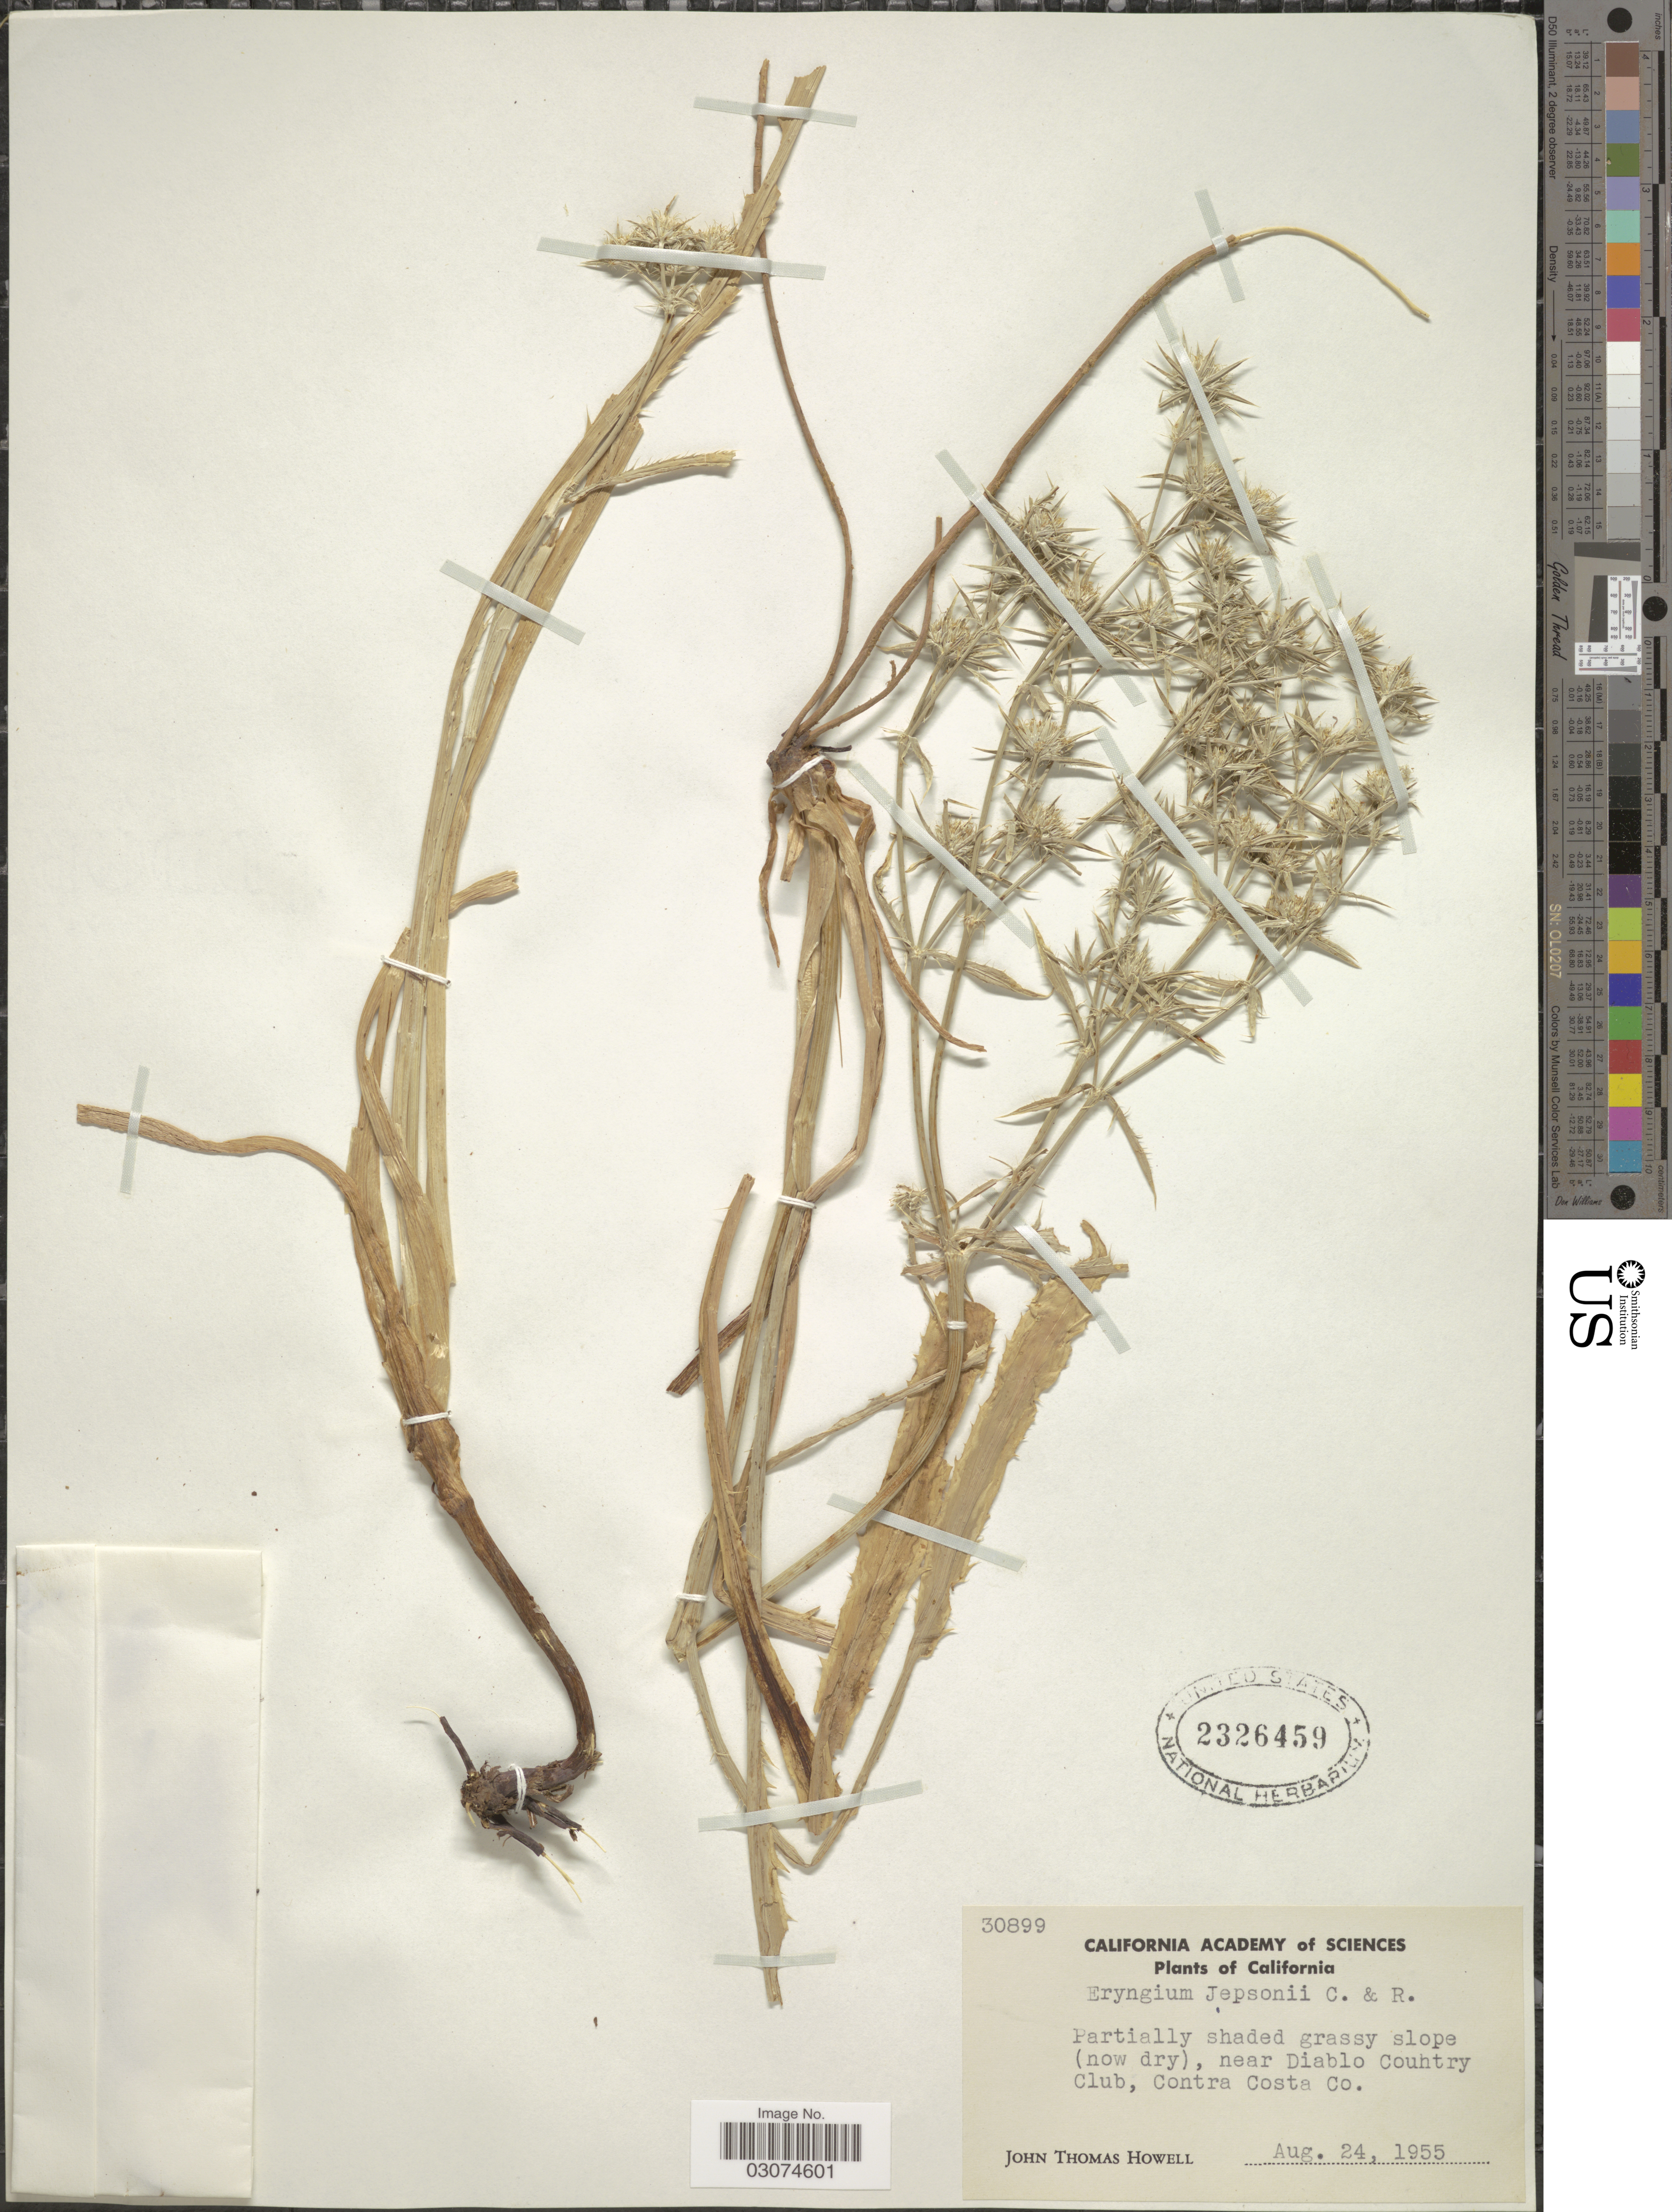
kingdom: Plantae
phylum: Tracheophyta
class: Magnoliopsida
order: Apiales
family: Apiaceae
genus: Eryngium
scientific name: Eryngium aristulatum var. aristulatum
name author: Jeps.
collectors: J. T. Howell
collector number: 30899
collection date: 1955-08-24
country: United States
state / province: California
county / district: Contra Costa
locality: Near Diablo Country Club, Contra Costa Co.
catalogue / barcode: US 2326459